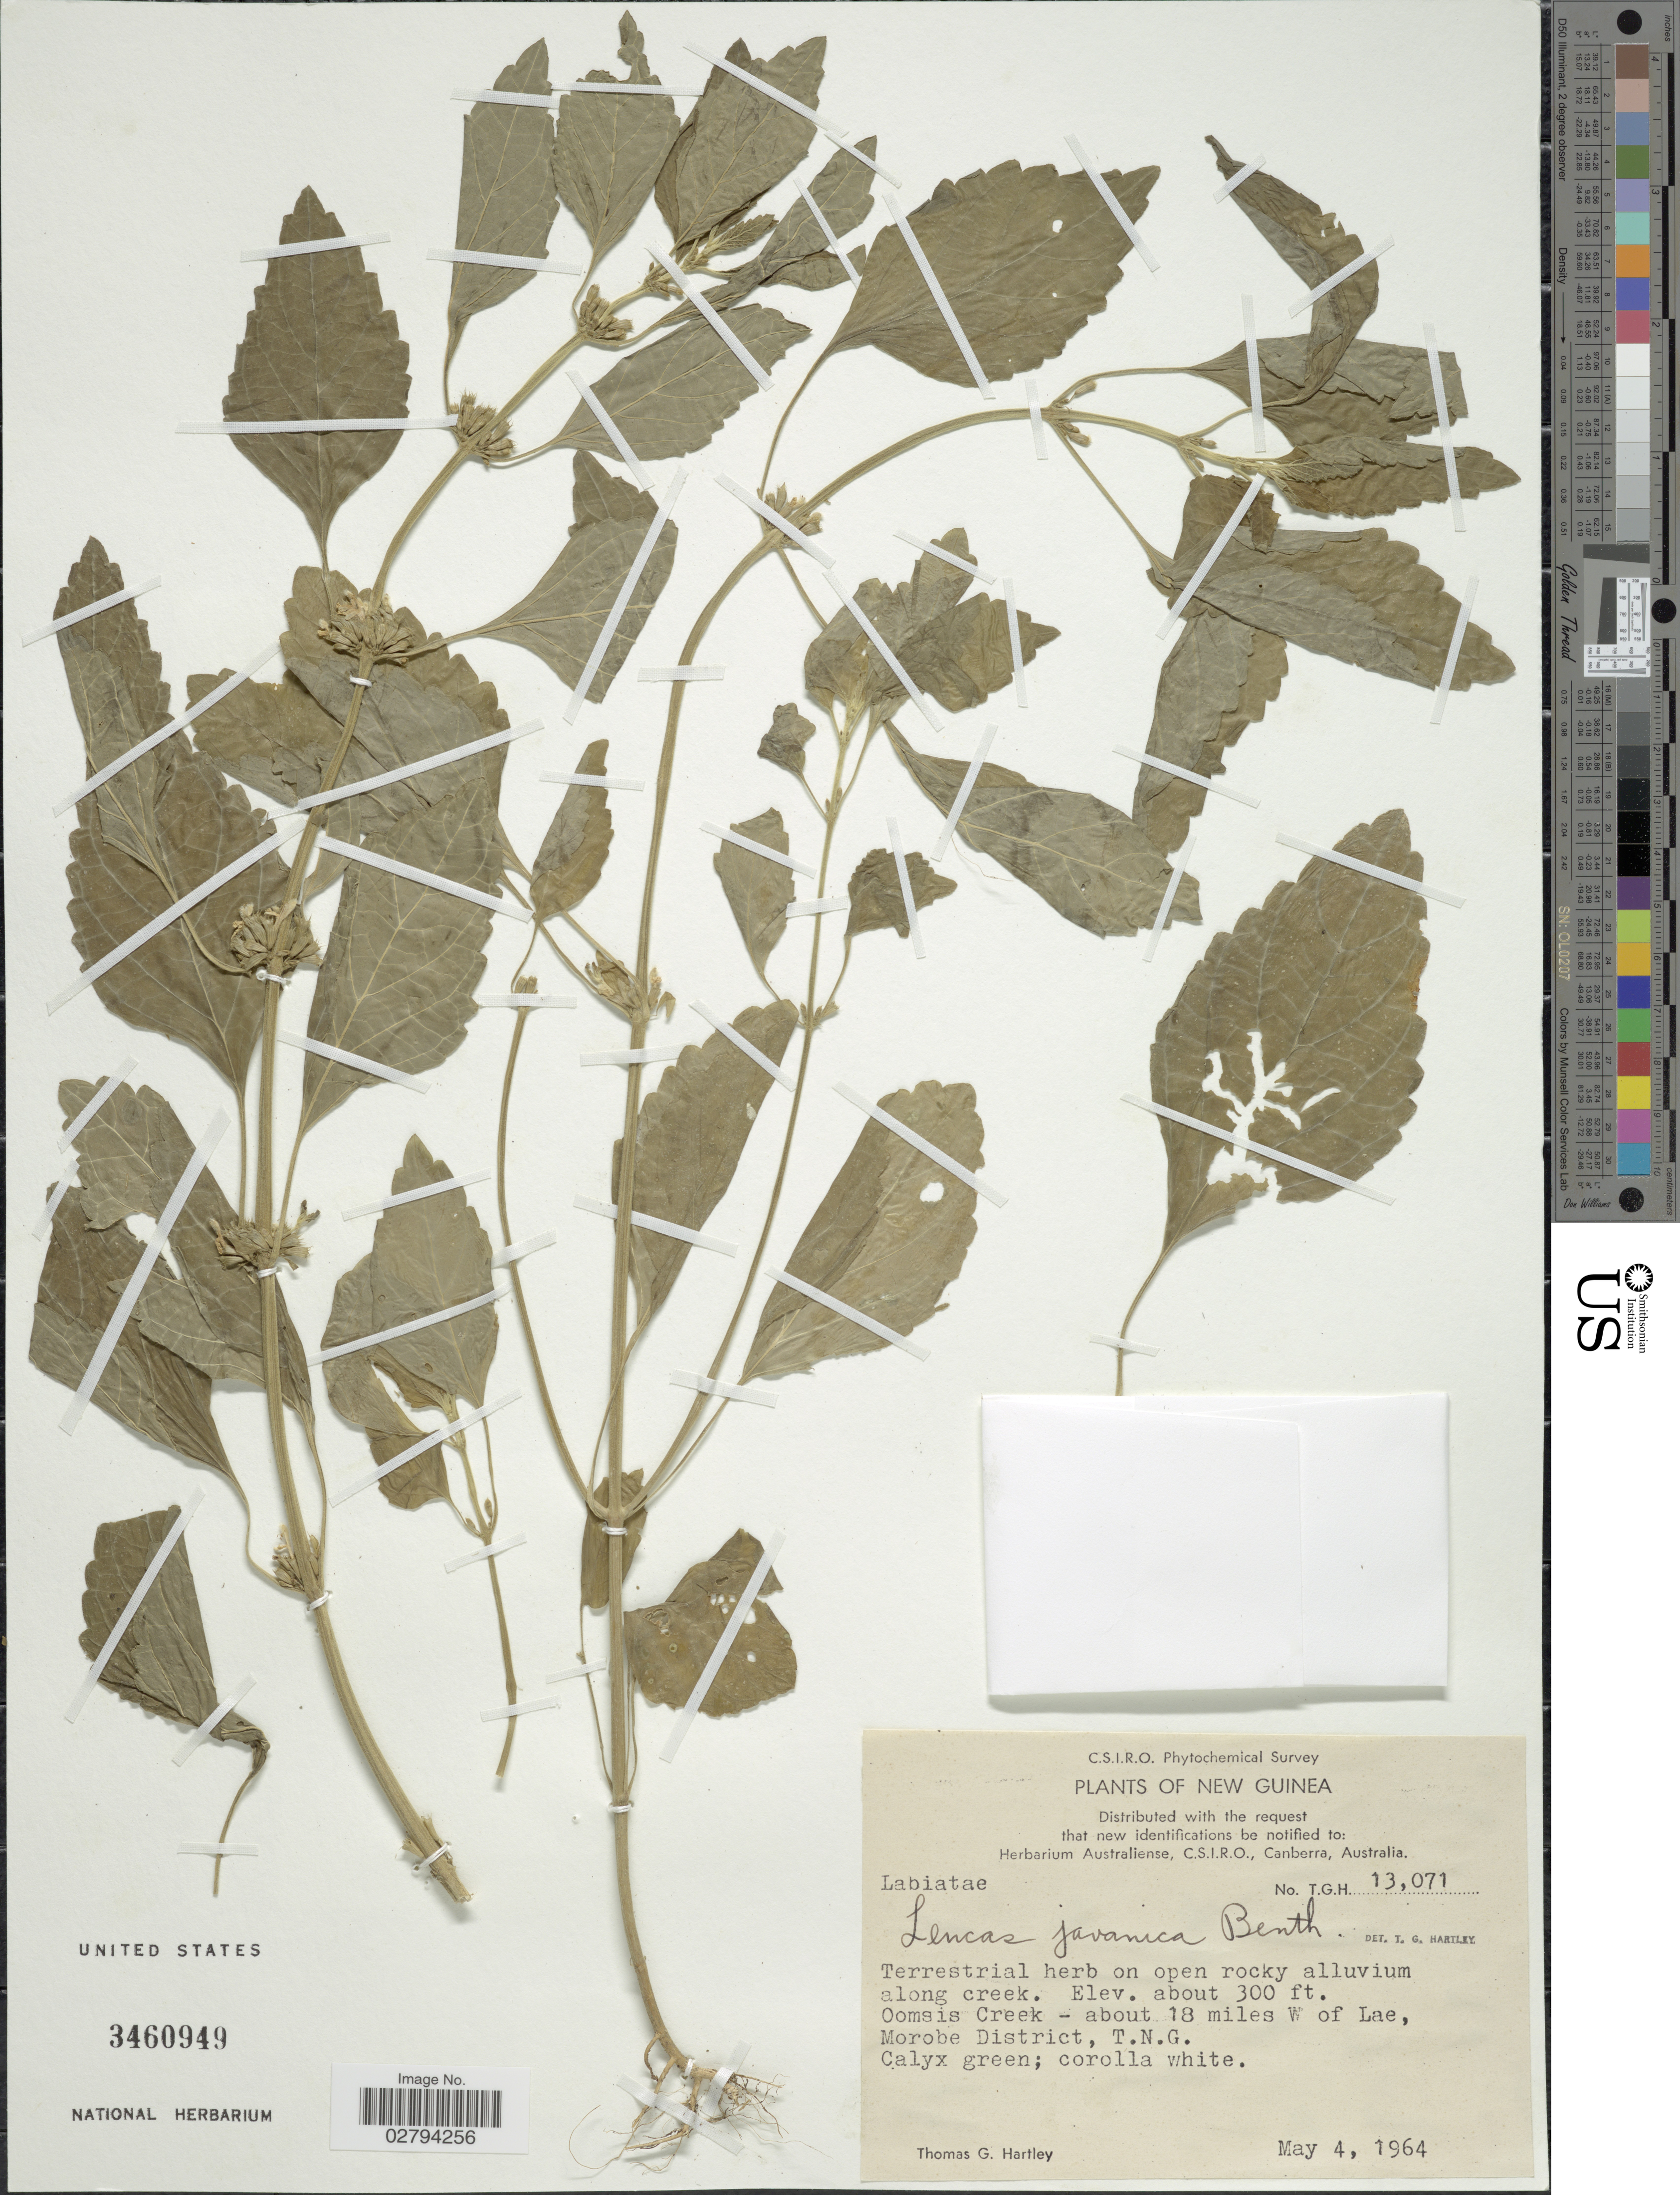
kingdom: Plantae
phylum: Tracheophyta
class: Magnoliopsida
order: Lamiales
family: Lamiaceae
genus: Leucas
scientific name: Leucas decemdentata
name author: (Willd.) Sm.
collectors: T. G. Hartley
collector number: T.G.H. 13071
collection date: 1964-05-04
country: Papua New Guinea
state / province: Morobe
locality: New Guinea, Oomsis Creek - about 18 miles W of Lae, Morobe District, T.N.G.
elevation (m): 91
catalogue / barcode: US 3460949